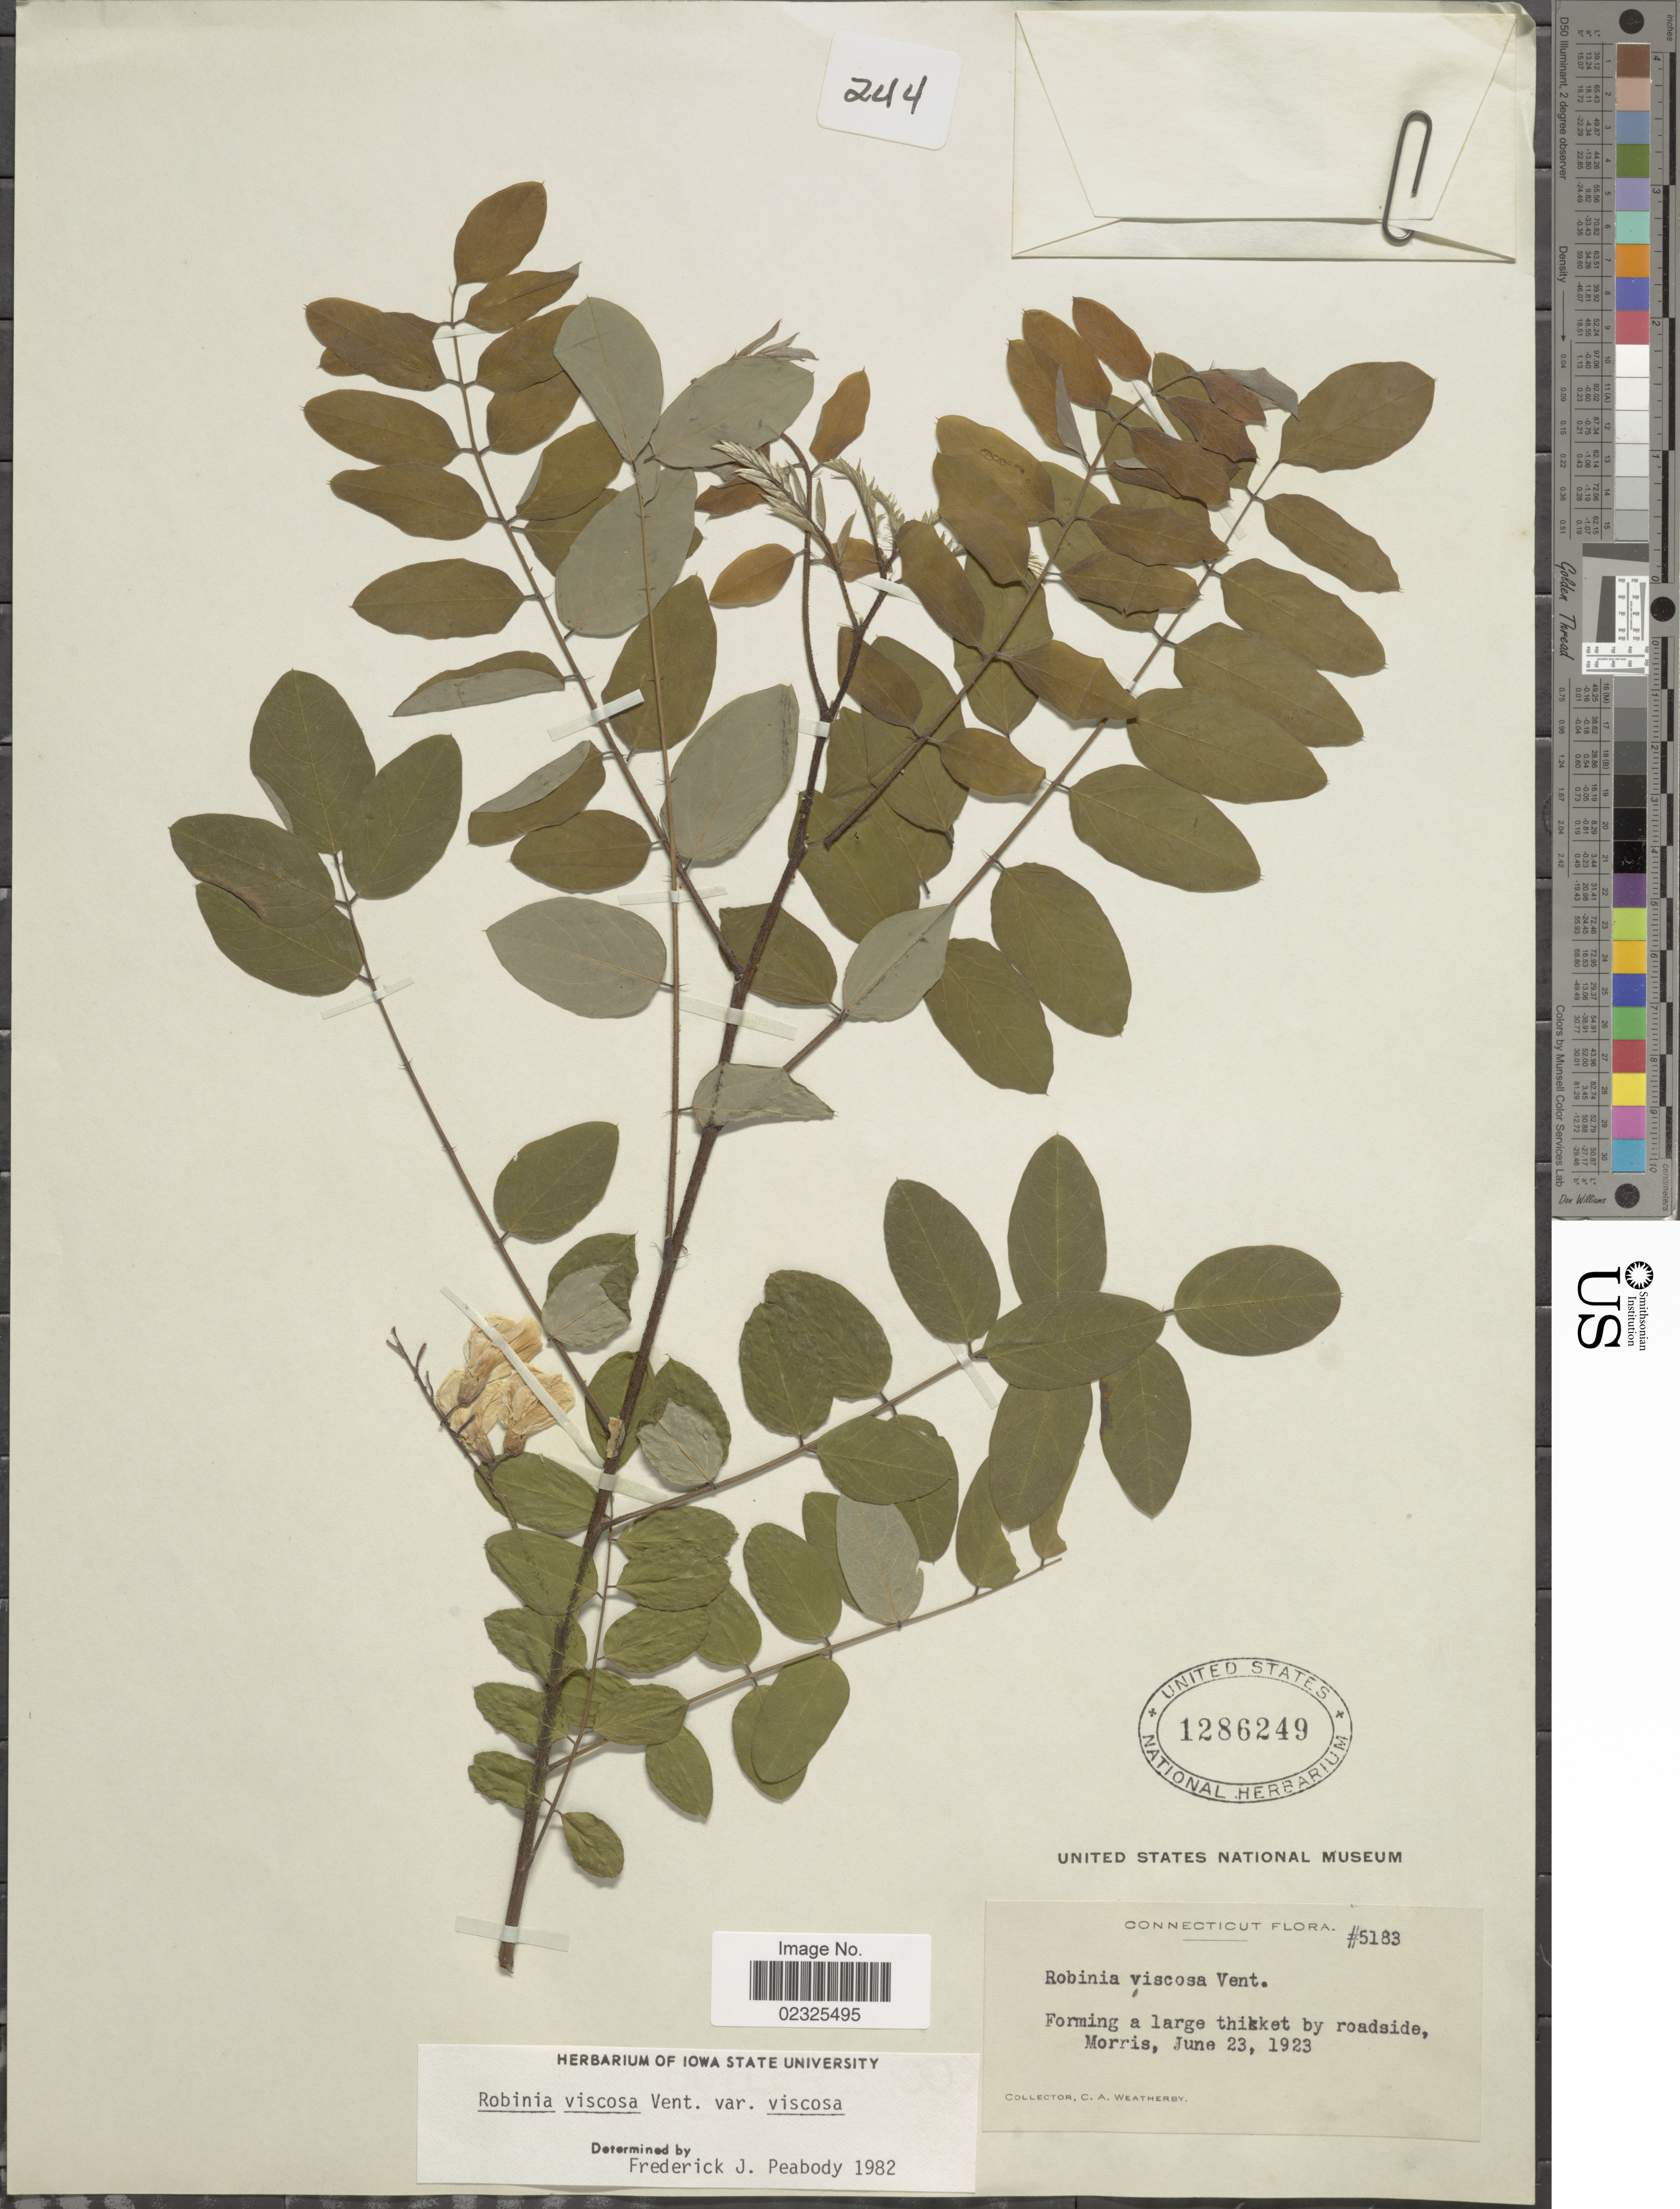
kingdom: Plantae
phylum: Tracheophyta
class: Magnoliopsida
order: Fabales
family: Fabaceae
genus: Robinia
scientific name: Robinia viscosa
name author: Vent.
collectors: C. A. Weatherby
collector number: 5183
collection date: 1923-06-23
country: United States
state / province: Connecticut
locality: Forming a large thicket by roadside, Morris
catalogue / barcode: US 1286249